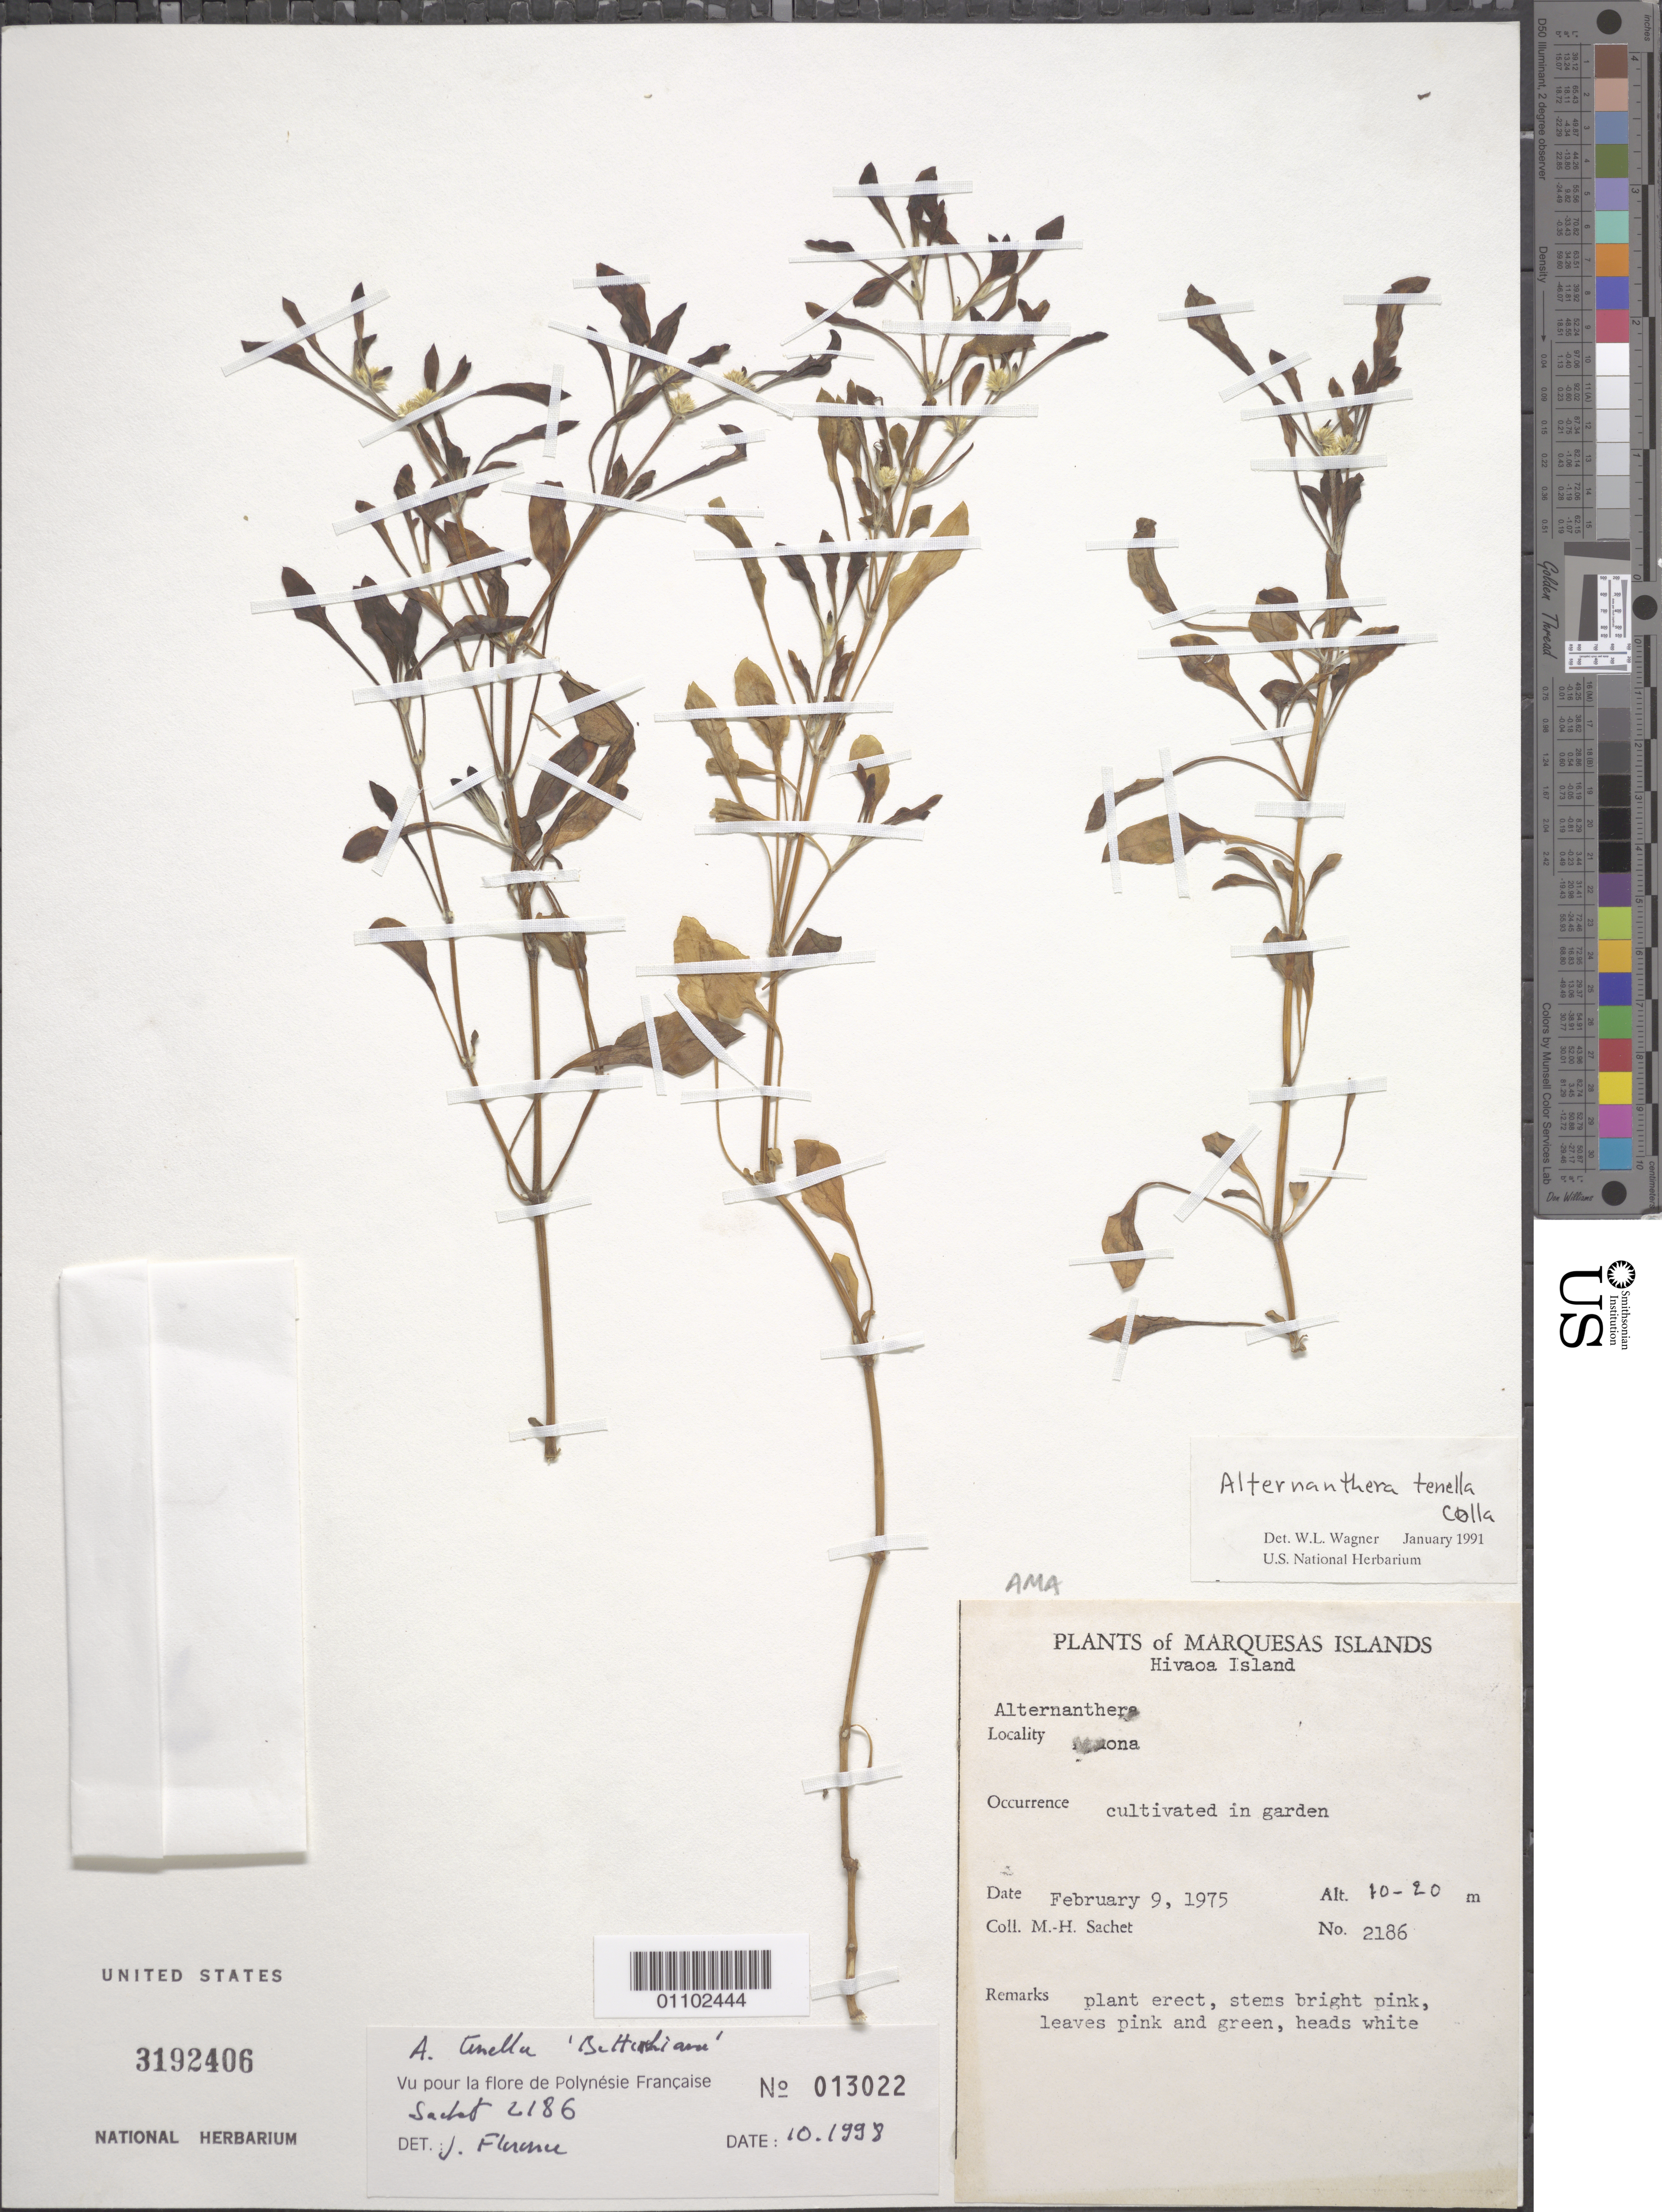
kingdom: Plantae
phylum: Tracheophyta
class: Magnoliopsida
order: Caryophyllales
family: Amaranthaceae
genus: Alternanthera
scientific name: Alternanthera bettzickiana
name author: (Regel) G. Nicholson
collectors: M.-H. Sachet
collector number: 2186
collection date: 1975-02-09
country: French Polynesia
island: Hiva Oa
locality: Atuona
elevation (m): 10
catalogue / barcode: US 3192406